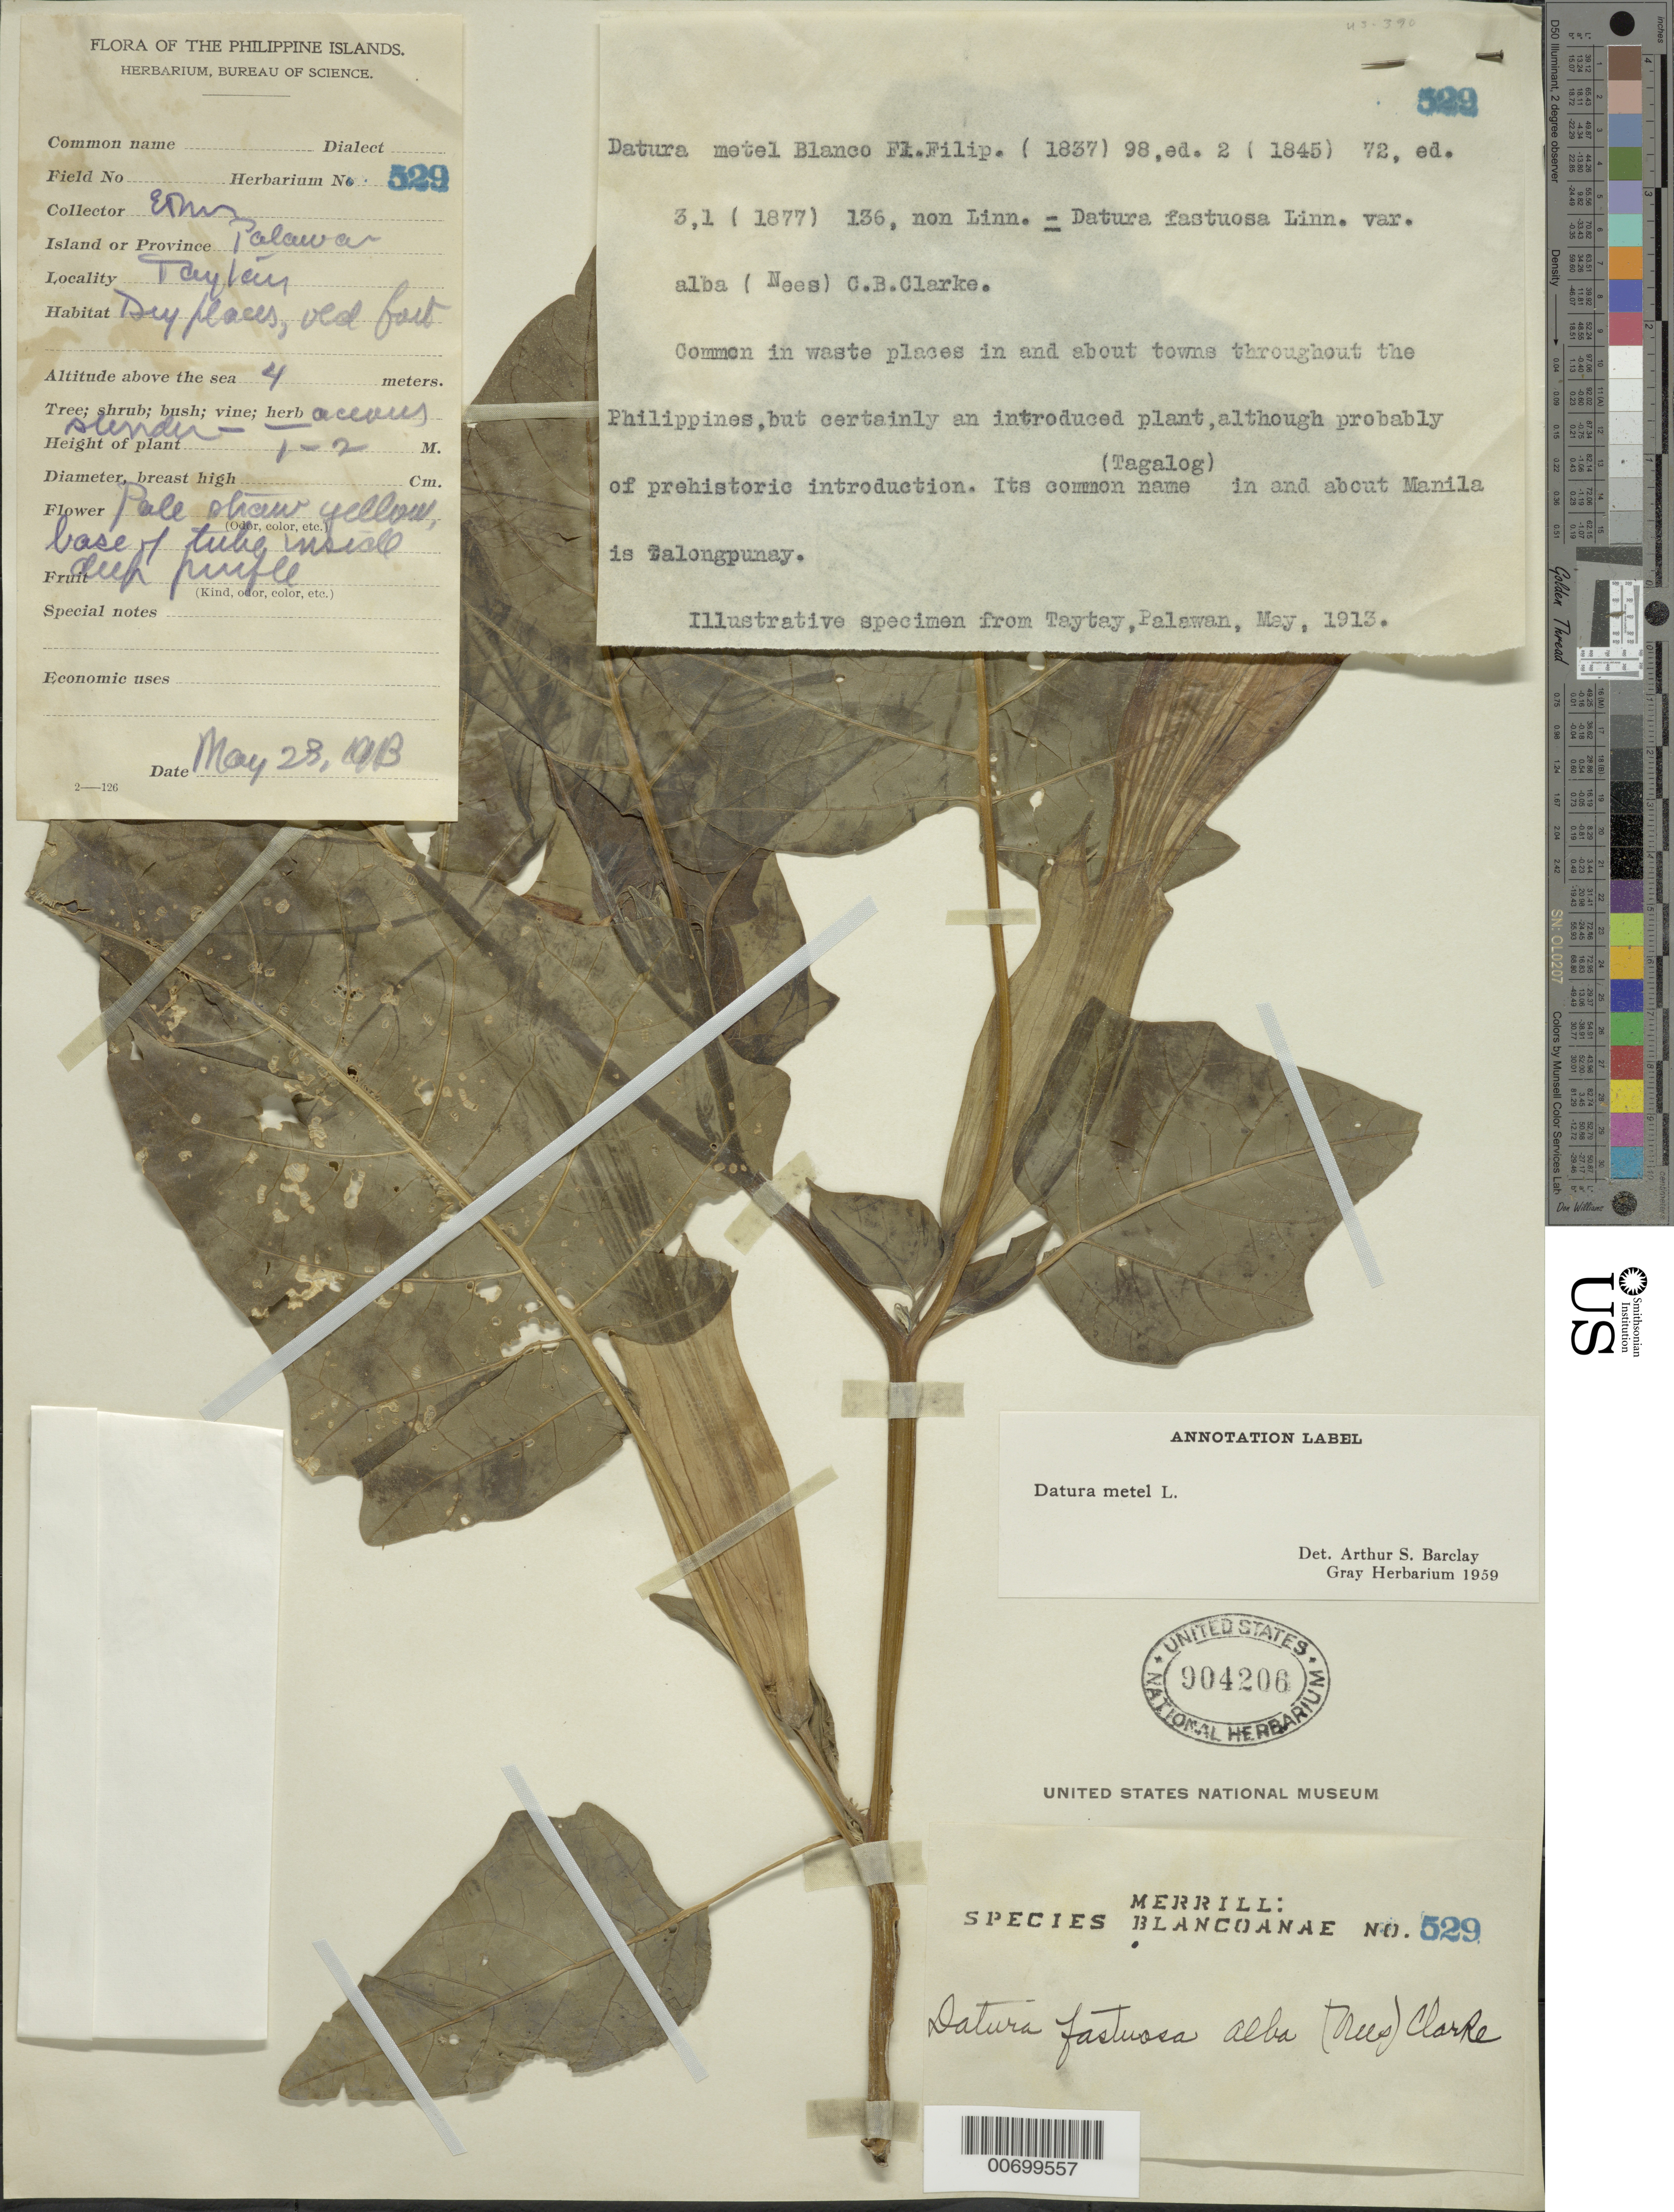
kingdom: Plantae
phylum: Tracheophyta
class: Magnoliopsida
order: Solanales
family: Solanaceae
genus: Datura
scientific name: Datura metel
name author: L.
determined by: Barkely, A. S.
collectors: E. D. Merrill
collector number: Sp. Blancoan. 0529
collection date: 1913-05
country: Philippines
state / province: Mimaropa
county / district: Palawan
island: Luzon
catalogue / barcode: US 904206